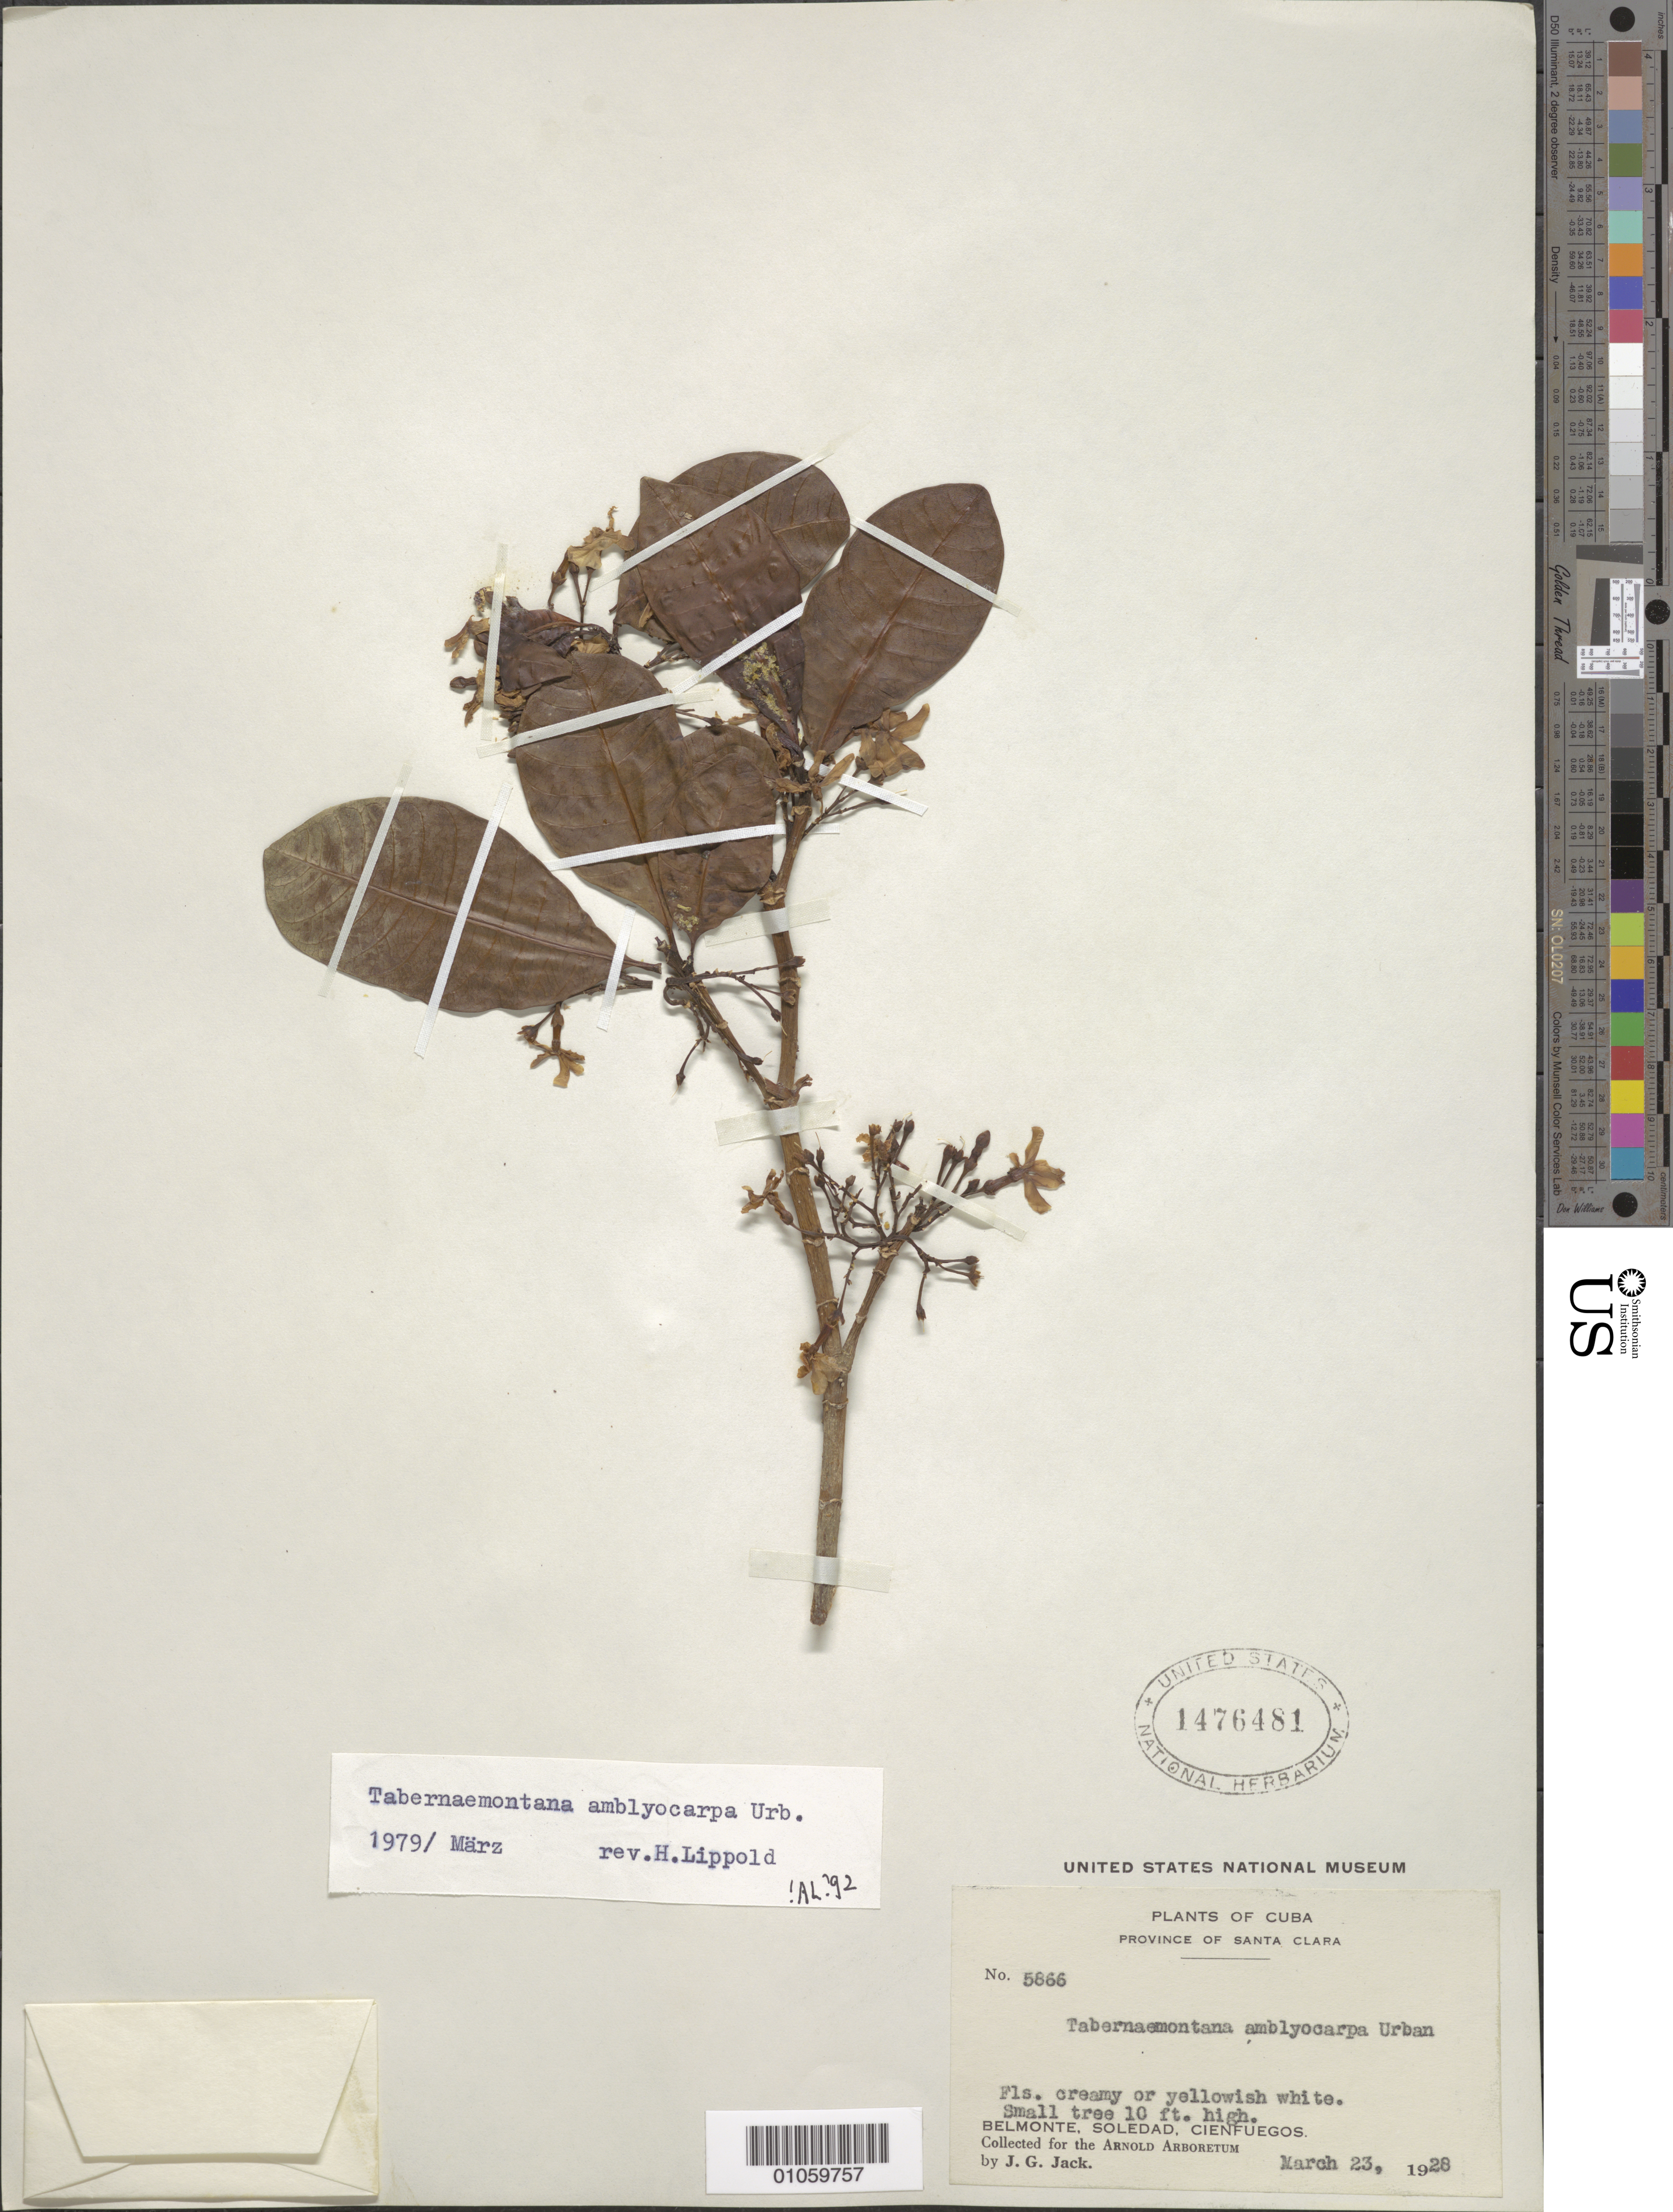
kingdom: Plantae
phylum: Tracheophyta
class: Magnoliopsida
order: Gentianales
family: Apocynaceae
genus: Tabernaemontana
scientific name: Tabernaemontana amblyocarpa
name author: Urb.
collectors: J. G. Jack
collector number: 5866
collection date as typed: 23 Mar 1928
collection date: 1928-03-23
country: Cuba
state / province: Cienfuegos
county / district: Santa Clara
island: Cuba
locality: Belmonte, Soledad, Cienfuegos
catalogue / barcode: US 1476481